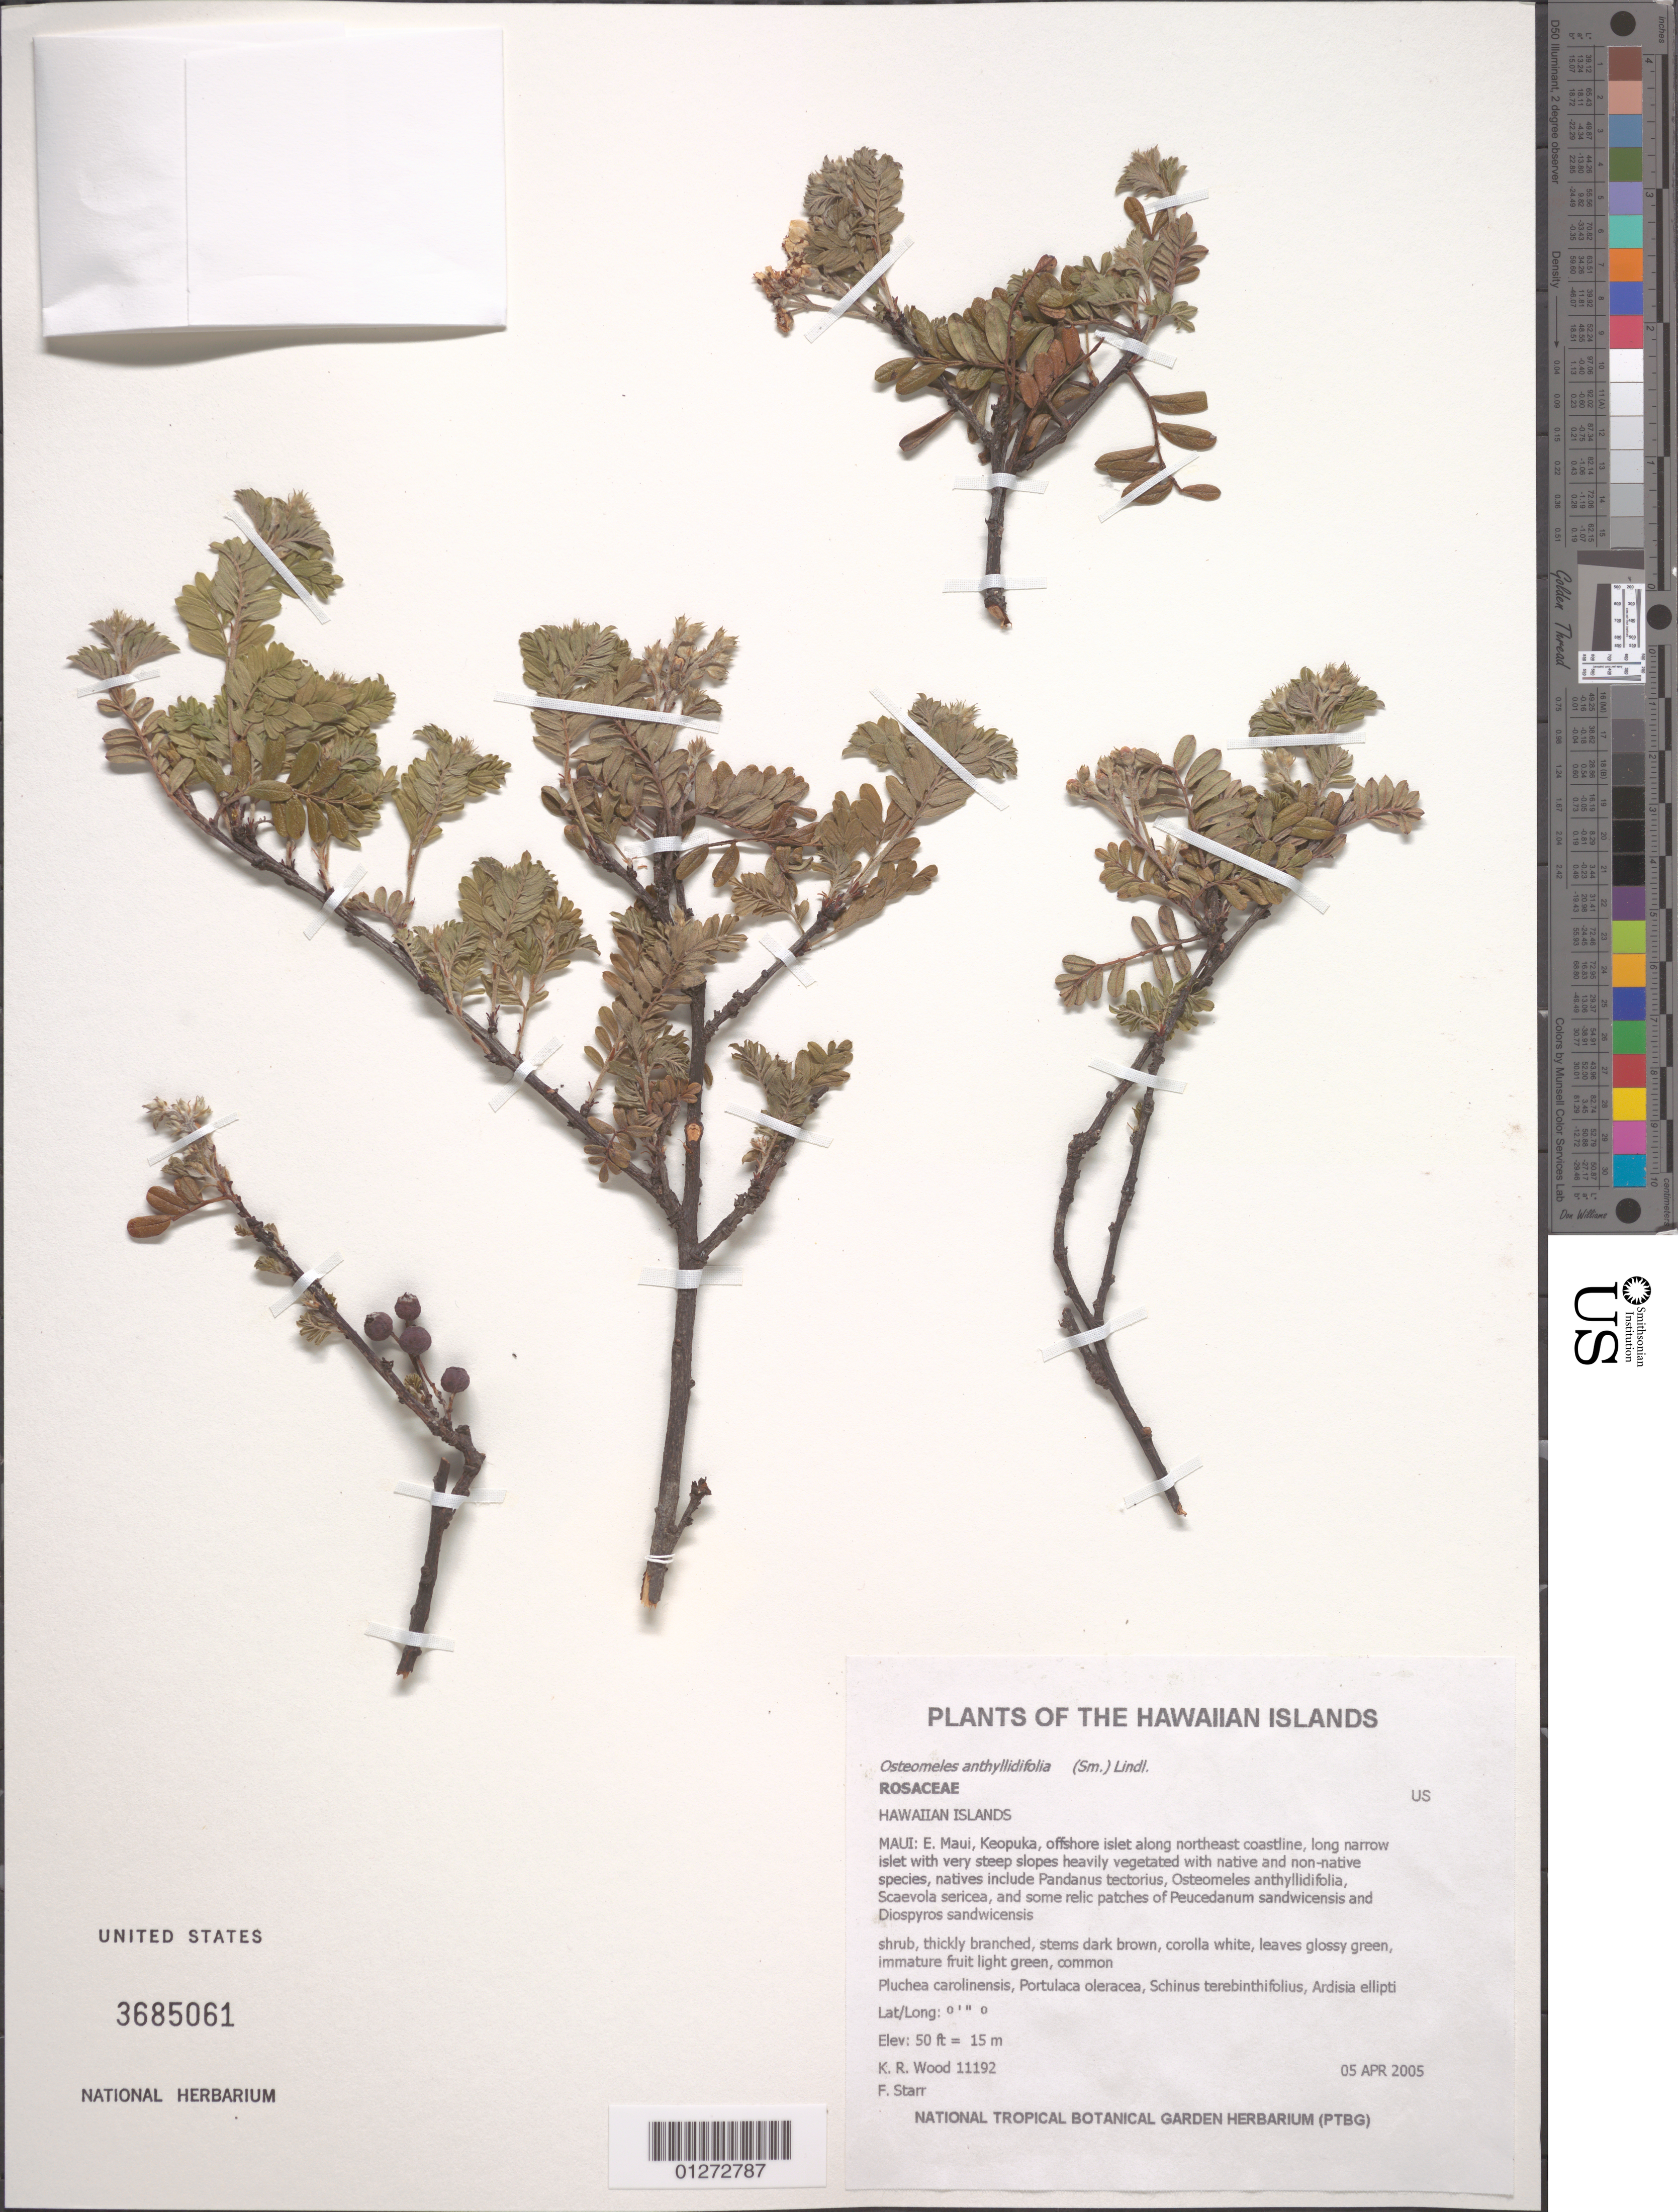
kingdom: Plantae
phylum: Tracheophyta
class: Magnoliopsida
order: Rosales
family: Rosaceae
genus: Osteomeles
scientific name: Osteomeles anthyllidifolia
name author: (Small) Lindl.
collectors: K. R. Wood, F. Starr & K. Starr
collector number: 11192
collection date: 2005-04-05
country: United States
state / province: Hawaii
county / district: Maui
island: Maui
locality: E. Maui, Keopuka, offshore islet along northeast costline.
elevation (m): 15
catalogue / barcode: US 3685061